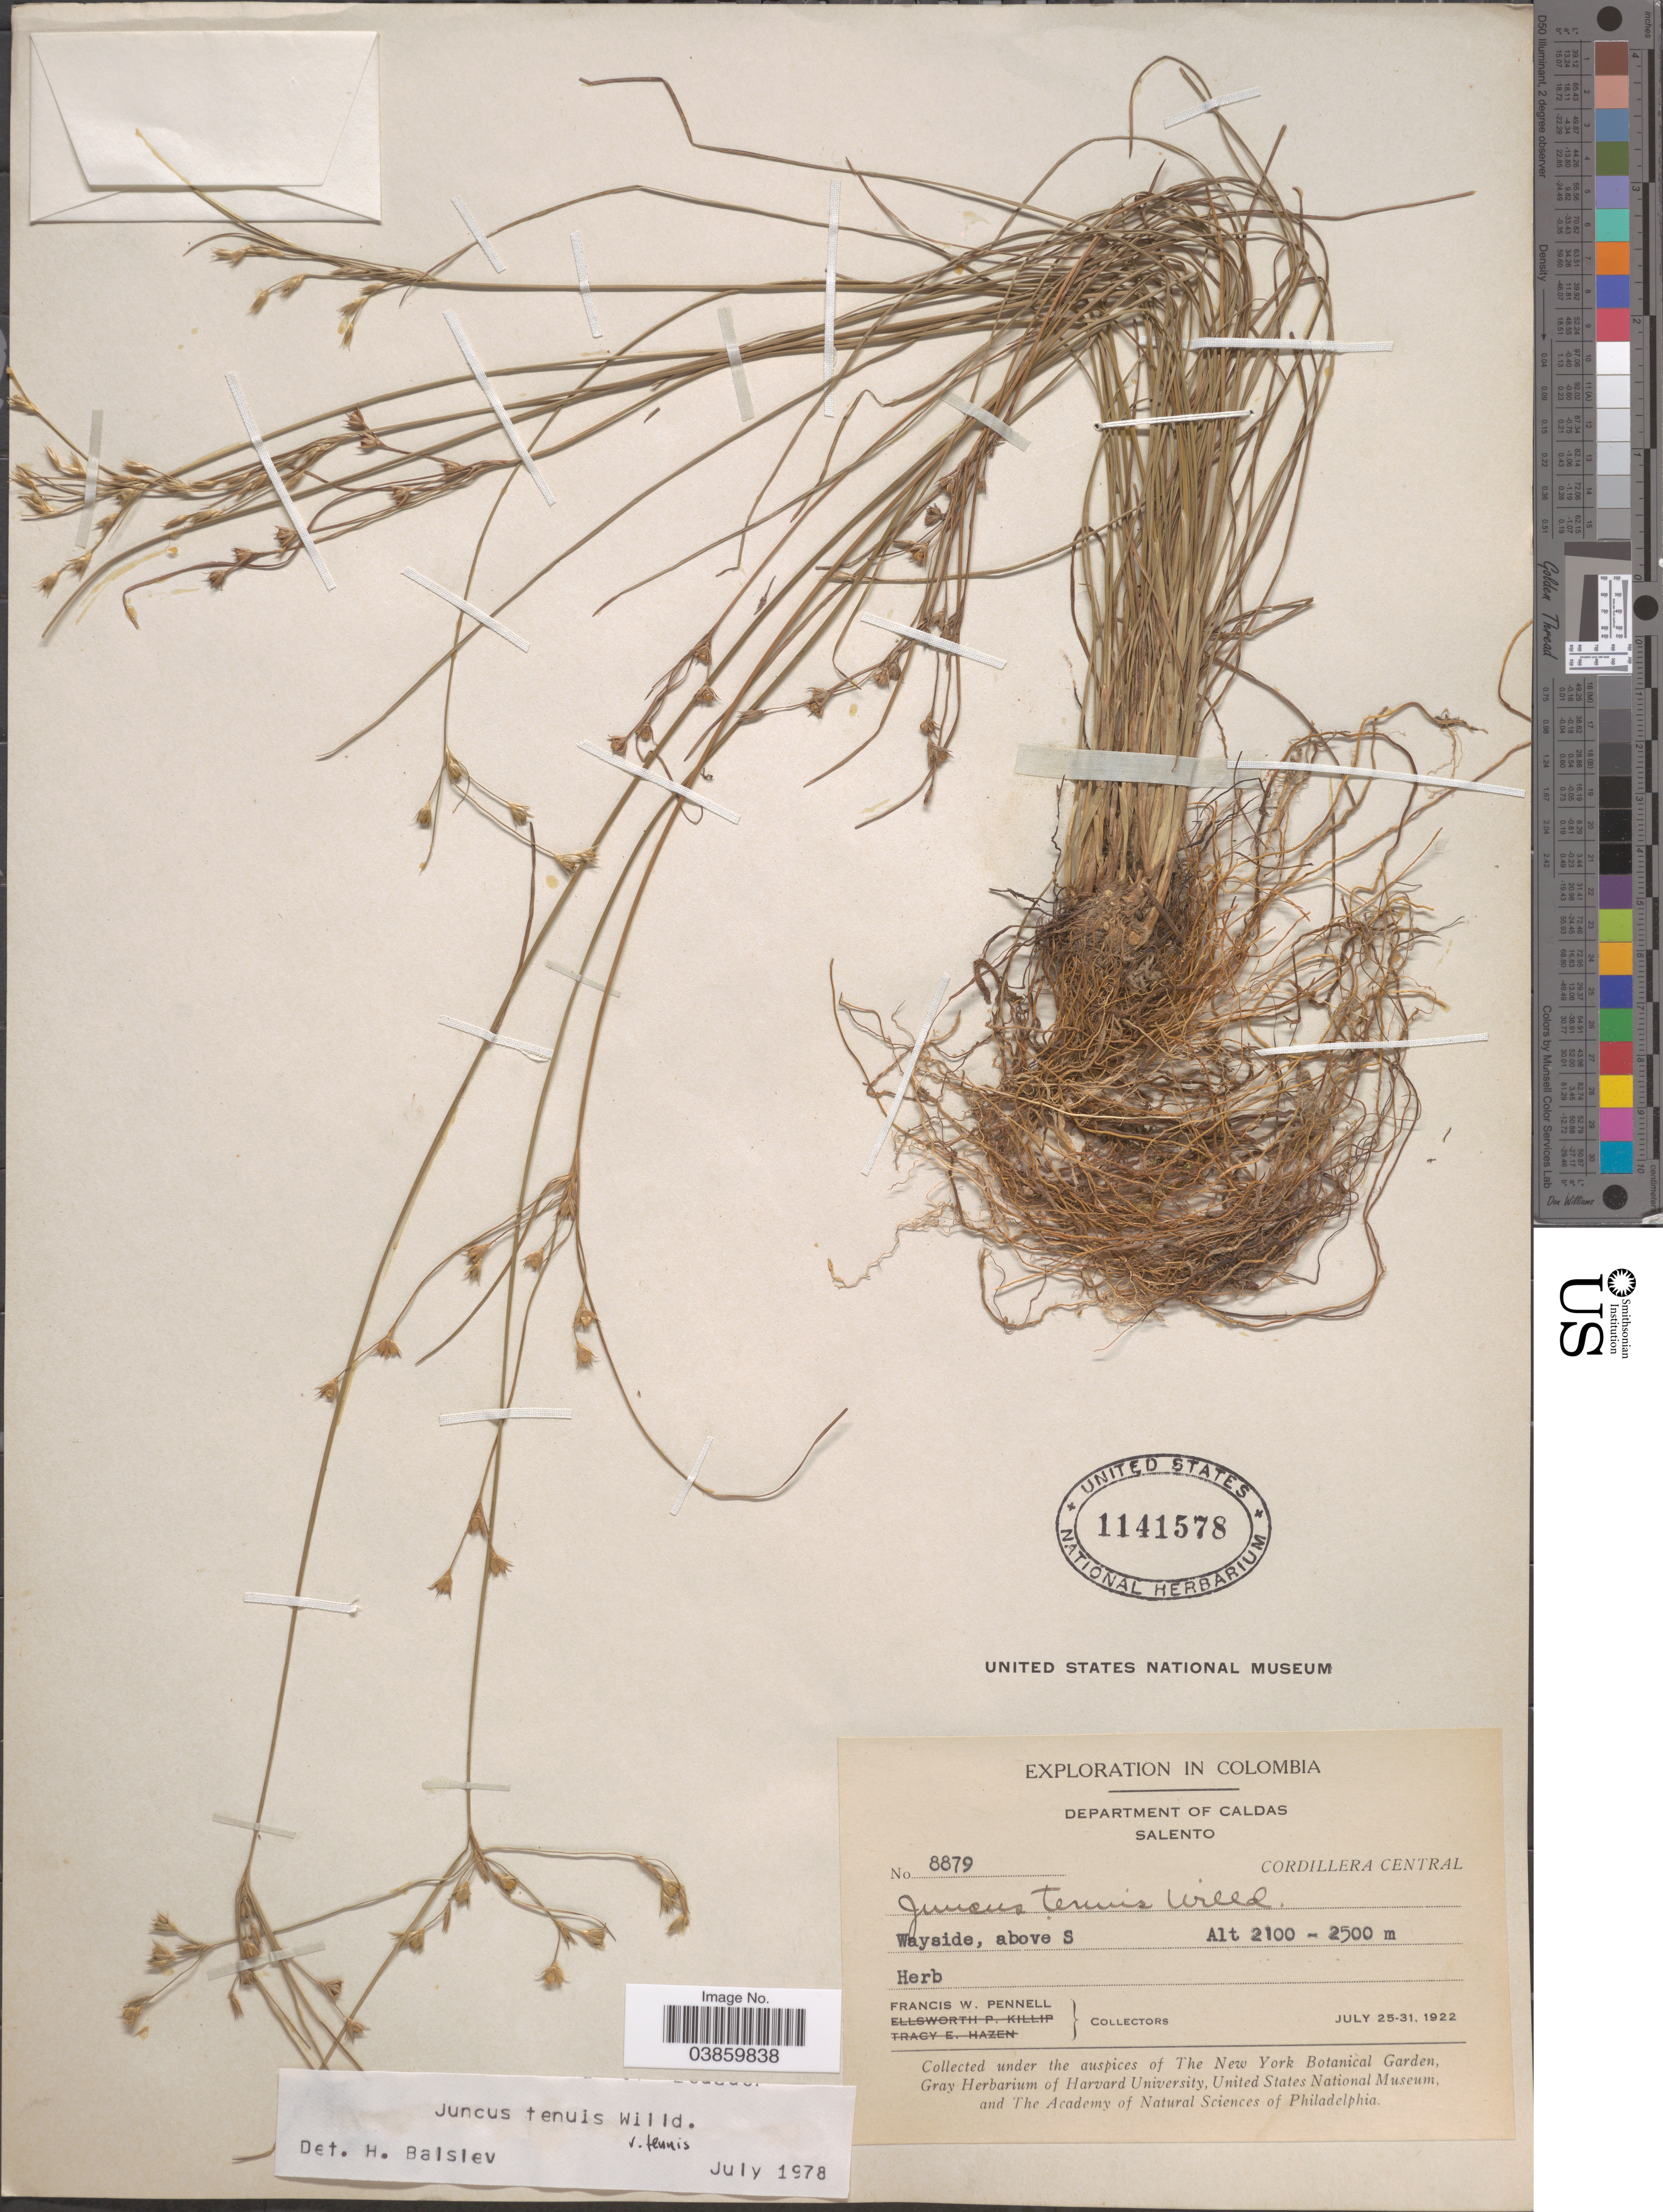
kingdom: Plantae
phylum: Tracheophyta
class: Liliopsida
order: Poales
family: Juncaceae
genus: Juncus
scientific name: Juncus tenuis var. tenuis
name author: Willd.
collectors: F. W. Pennell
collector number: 8879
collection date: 1922-07-25/1922-07-31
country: Colombia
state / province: Caldas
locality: Department of Caldas, Salento. Cordillera Central. Wayside, above S.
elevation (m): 2100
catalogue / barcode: US 1141578